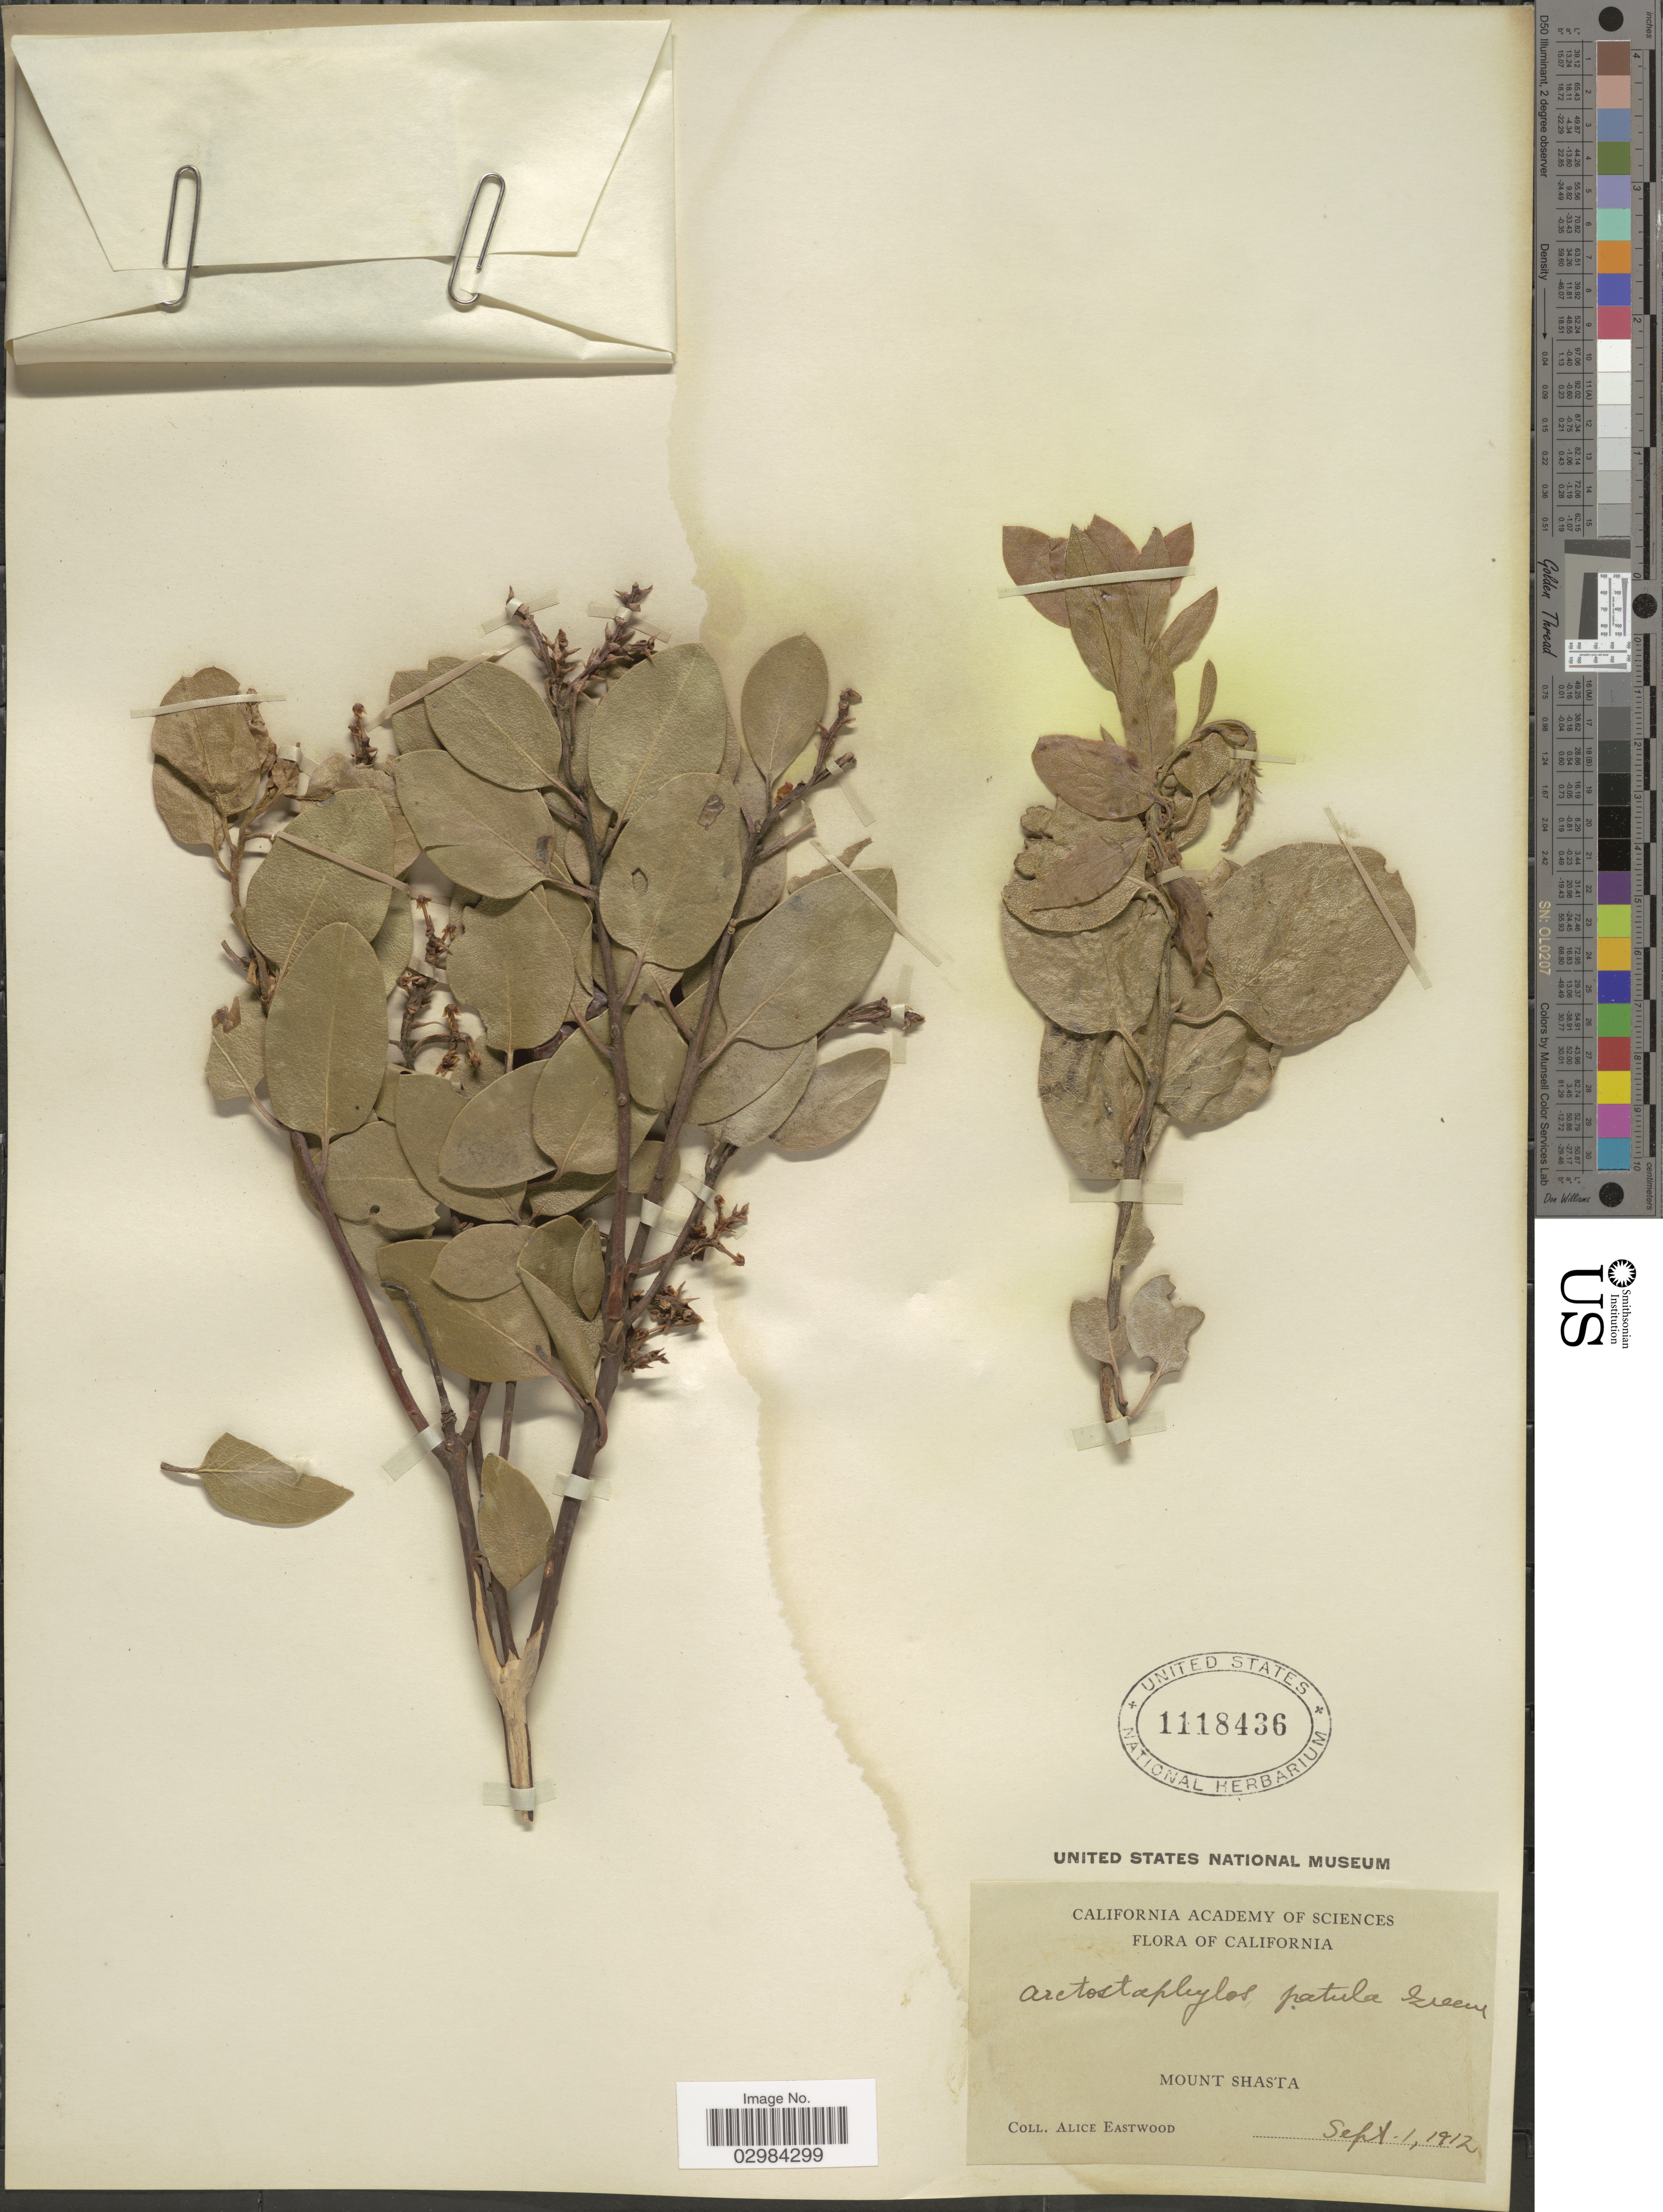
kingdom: Plantae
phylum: Tracheophyta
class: Magnoliopsida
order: Ericales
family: Ericaceae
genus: Arctostaphylos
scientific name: Arctostaphylos patula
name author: Greene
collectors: A. Eastwood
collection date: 1912-09-01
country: United States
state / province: California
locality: Mount Shasta.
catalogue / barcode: US 1118436